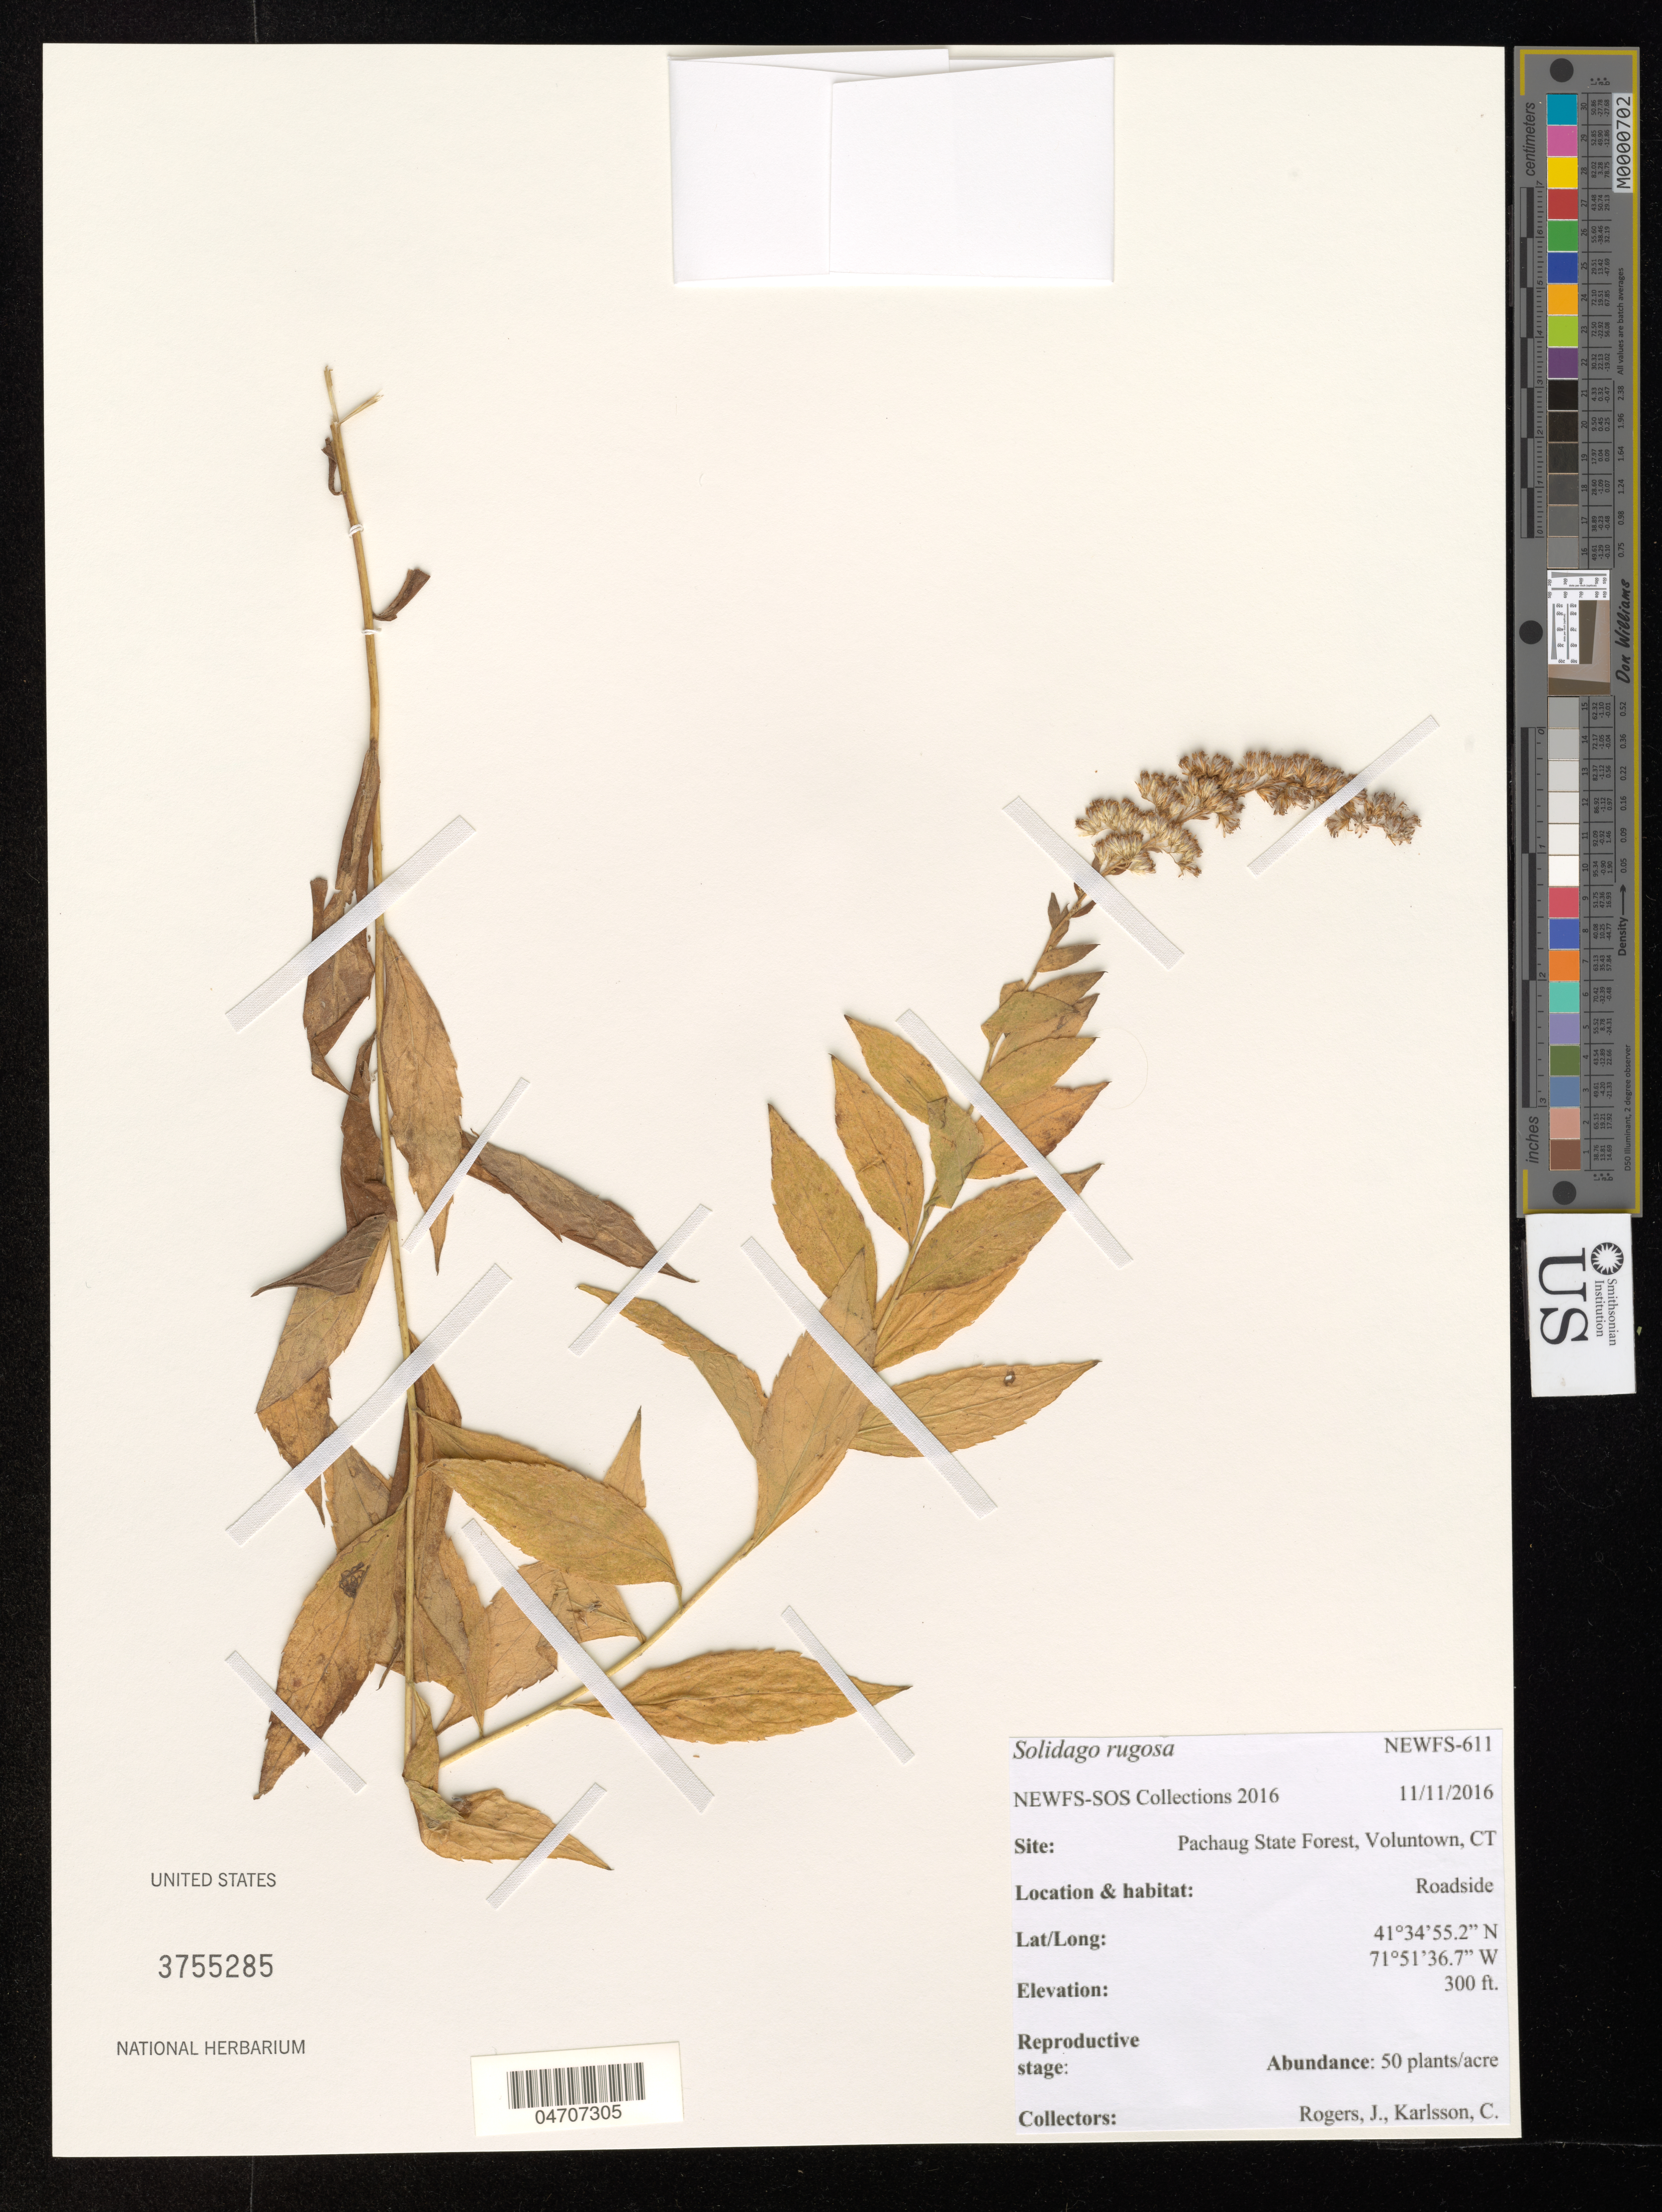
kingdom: Plantae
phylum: Tracheophyta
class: Magnoliopsida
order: Asterales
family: Asteraceae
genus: Solidago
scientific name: Solidago rugosa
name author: Mill.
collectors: J. Rogers & C. Karlsson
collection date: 2016-11-11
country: United States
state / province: Connecticut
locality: Site: Pachaug State Forest, Voluntown, CT. Roadside.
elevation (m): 91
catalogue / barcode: US 3755285